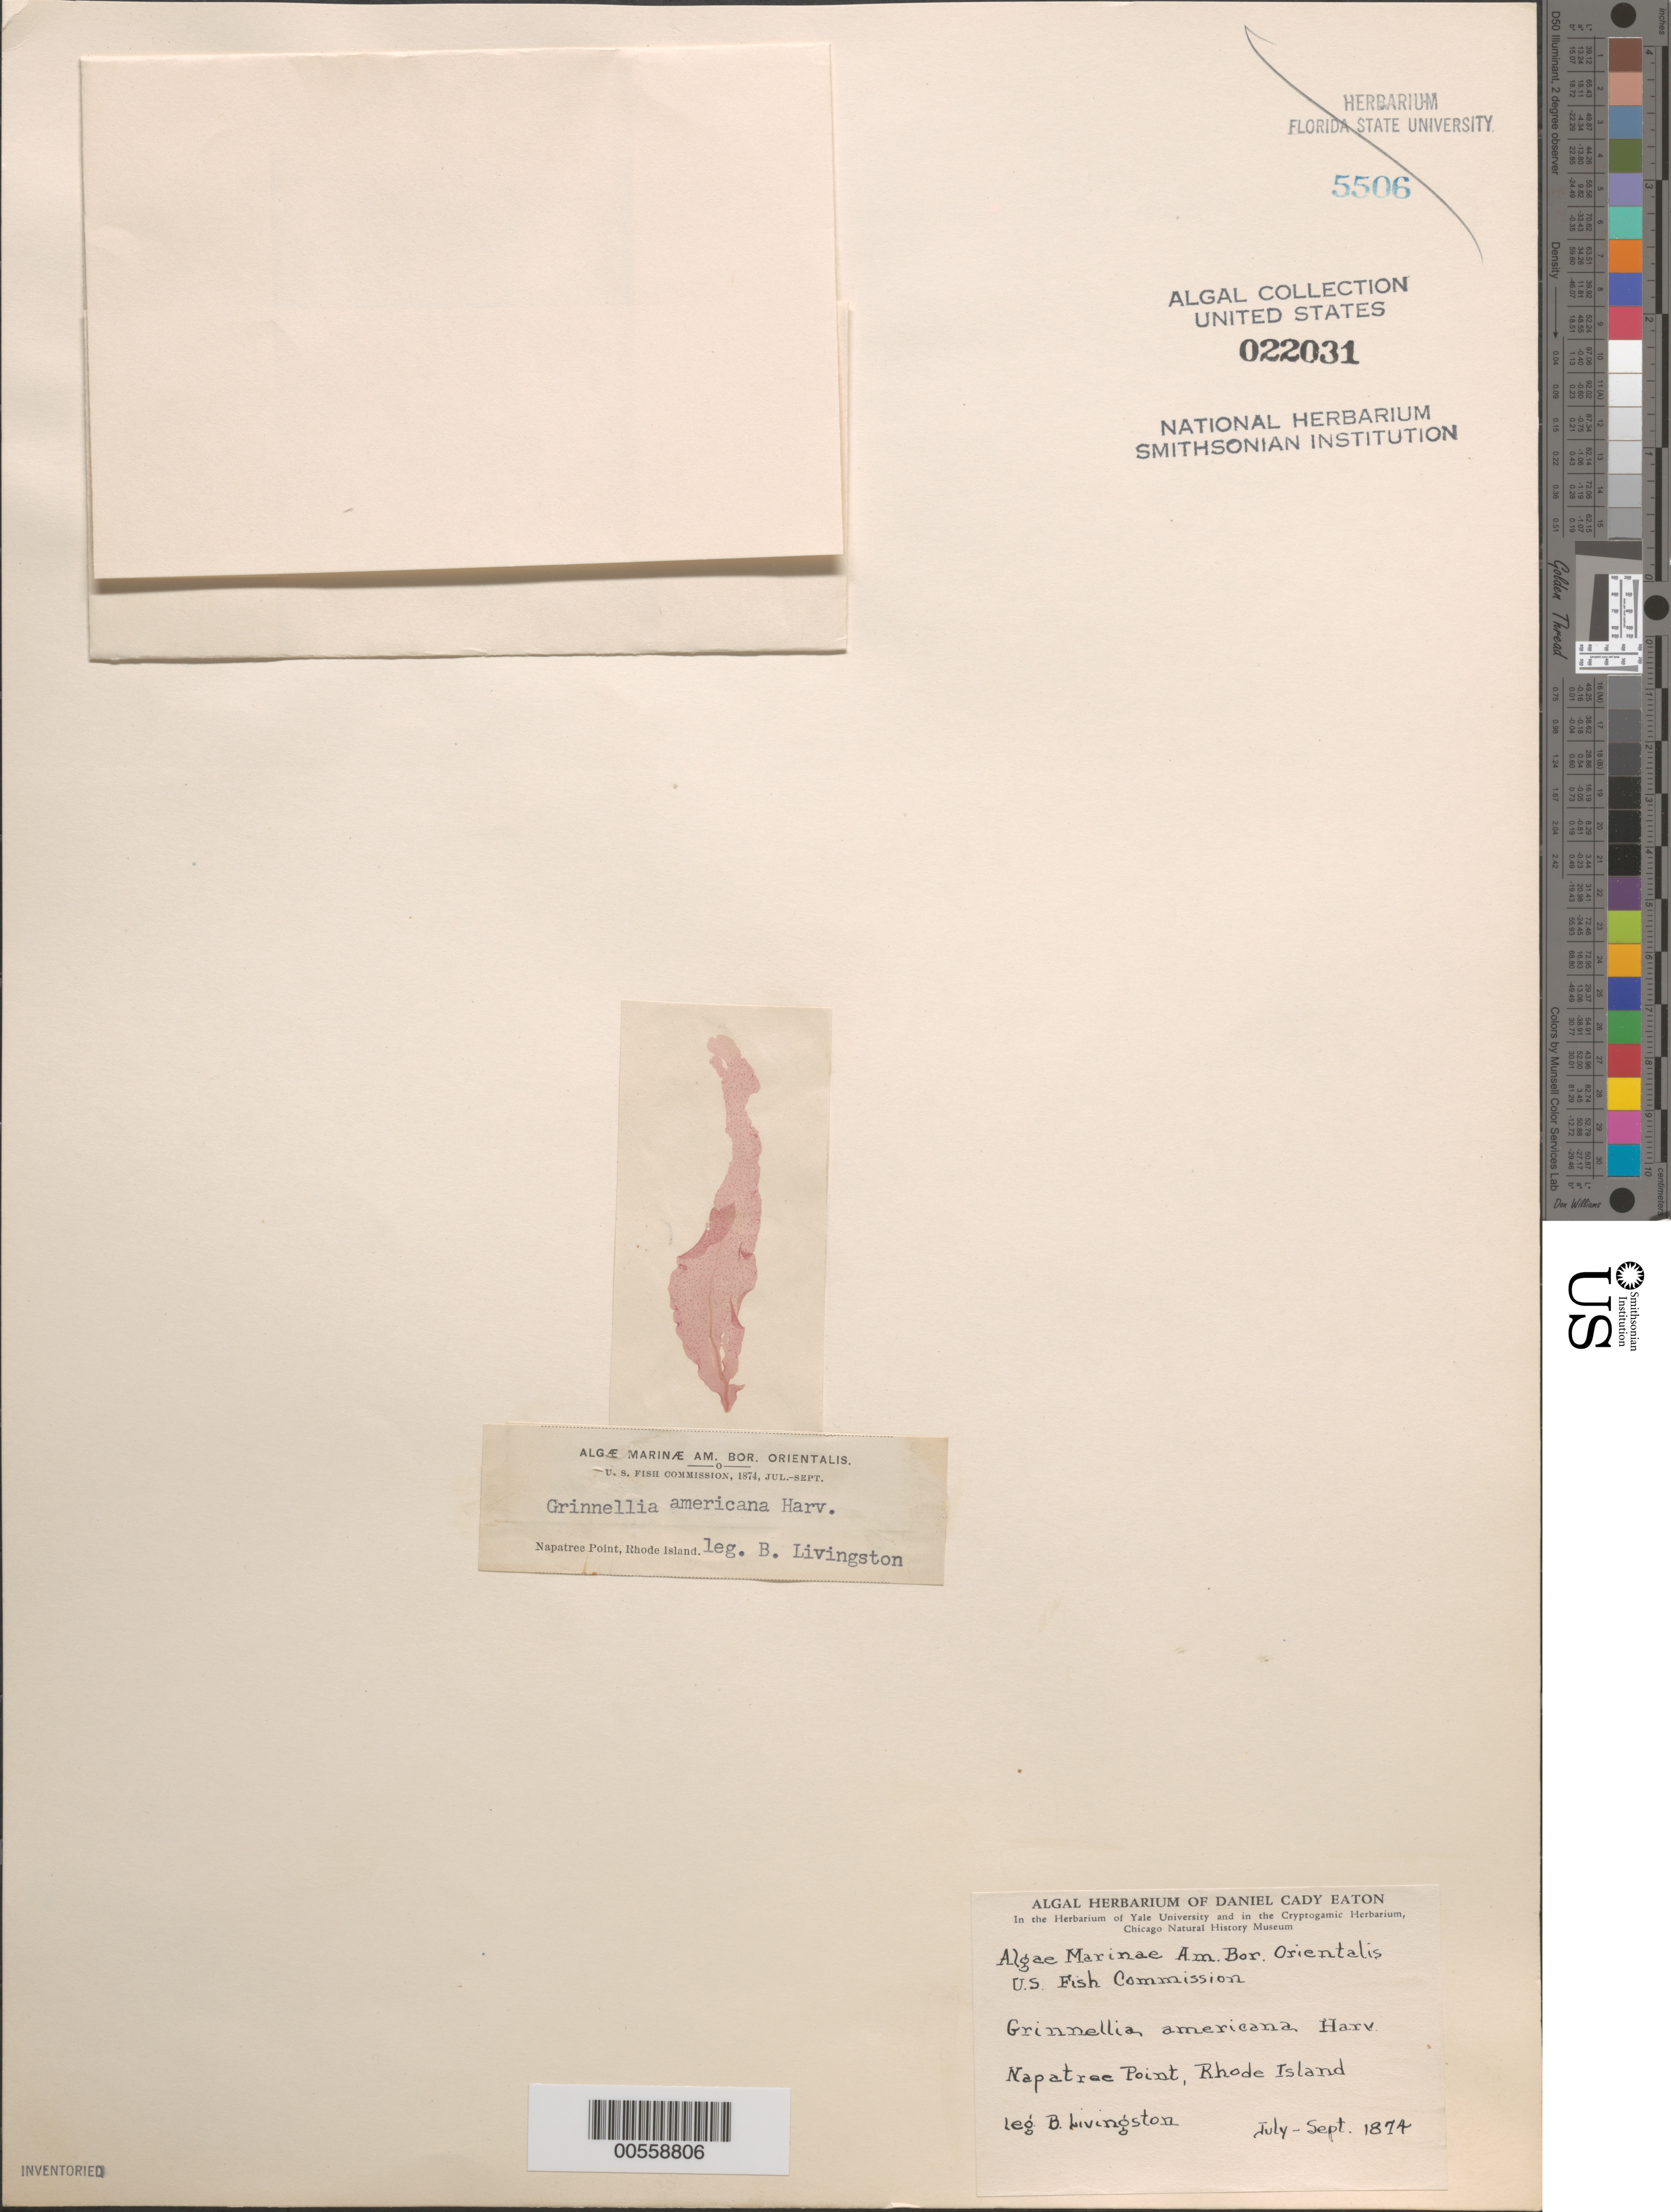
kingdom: Plantae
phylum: Rhodophyta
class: Florideophyceae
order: Ceramiales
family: Delesseriaceae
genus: Grinnellia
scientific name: Grinnellia americana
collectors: B. Livingston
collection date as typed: Jul 1874 TO -- Sep 1874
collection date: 1874-07/1874-09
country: United States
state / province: Rhode Island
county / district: Washington County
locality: Napatree Point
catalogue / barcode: US 22031